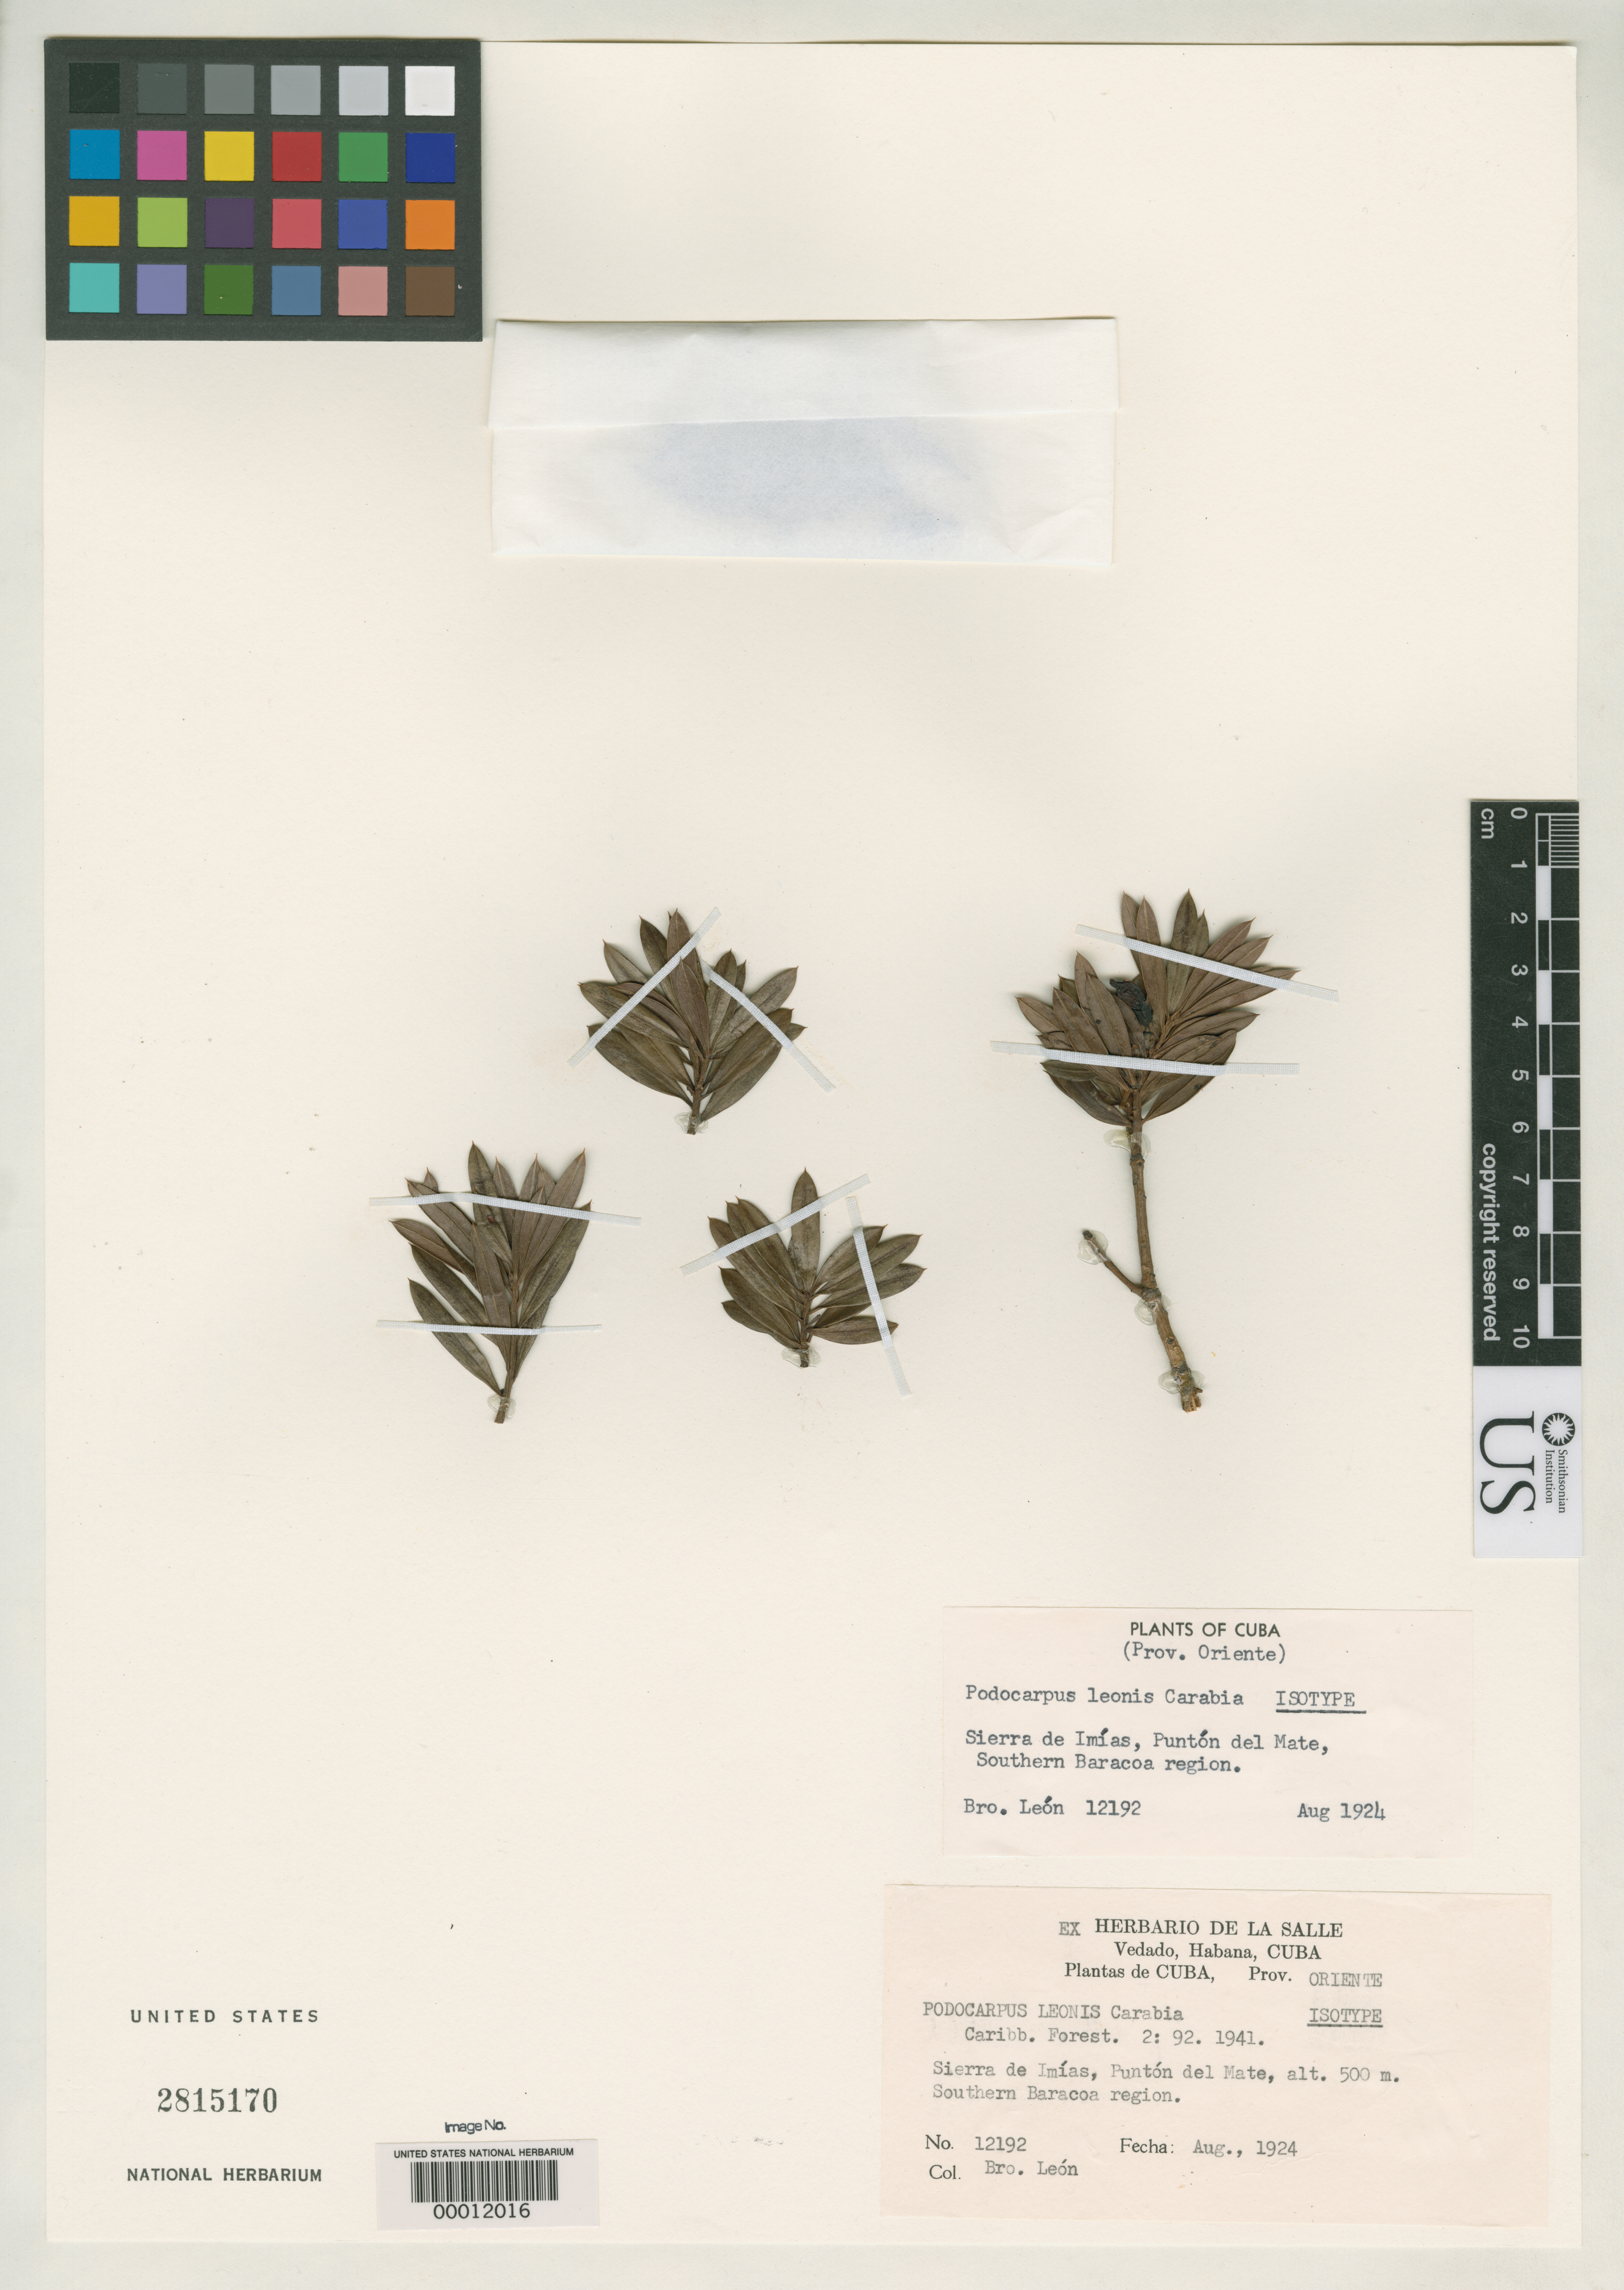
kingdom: Plantae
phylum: Tracheophyta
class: Pinopsida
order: Pinales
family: Podocarpaceae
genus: Podocarpus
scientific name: Podocarpus leonii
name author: Carabia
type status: Isotype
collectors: Bro. León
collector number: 12192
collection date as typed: Aug 1924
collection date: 1924-08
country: Cuba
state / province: Oriente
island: Greater Antilles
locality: Sierra de Imias, Punton del Mate.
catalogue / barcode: US 2815170